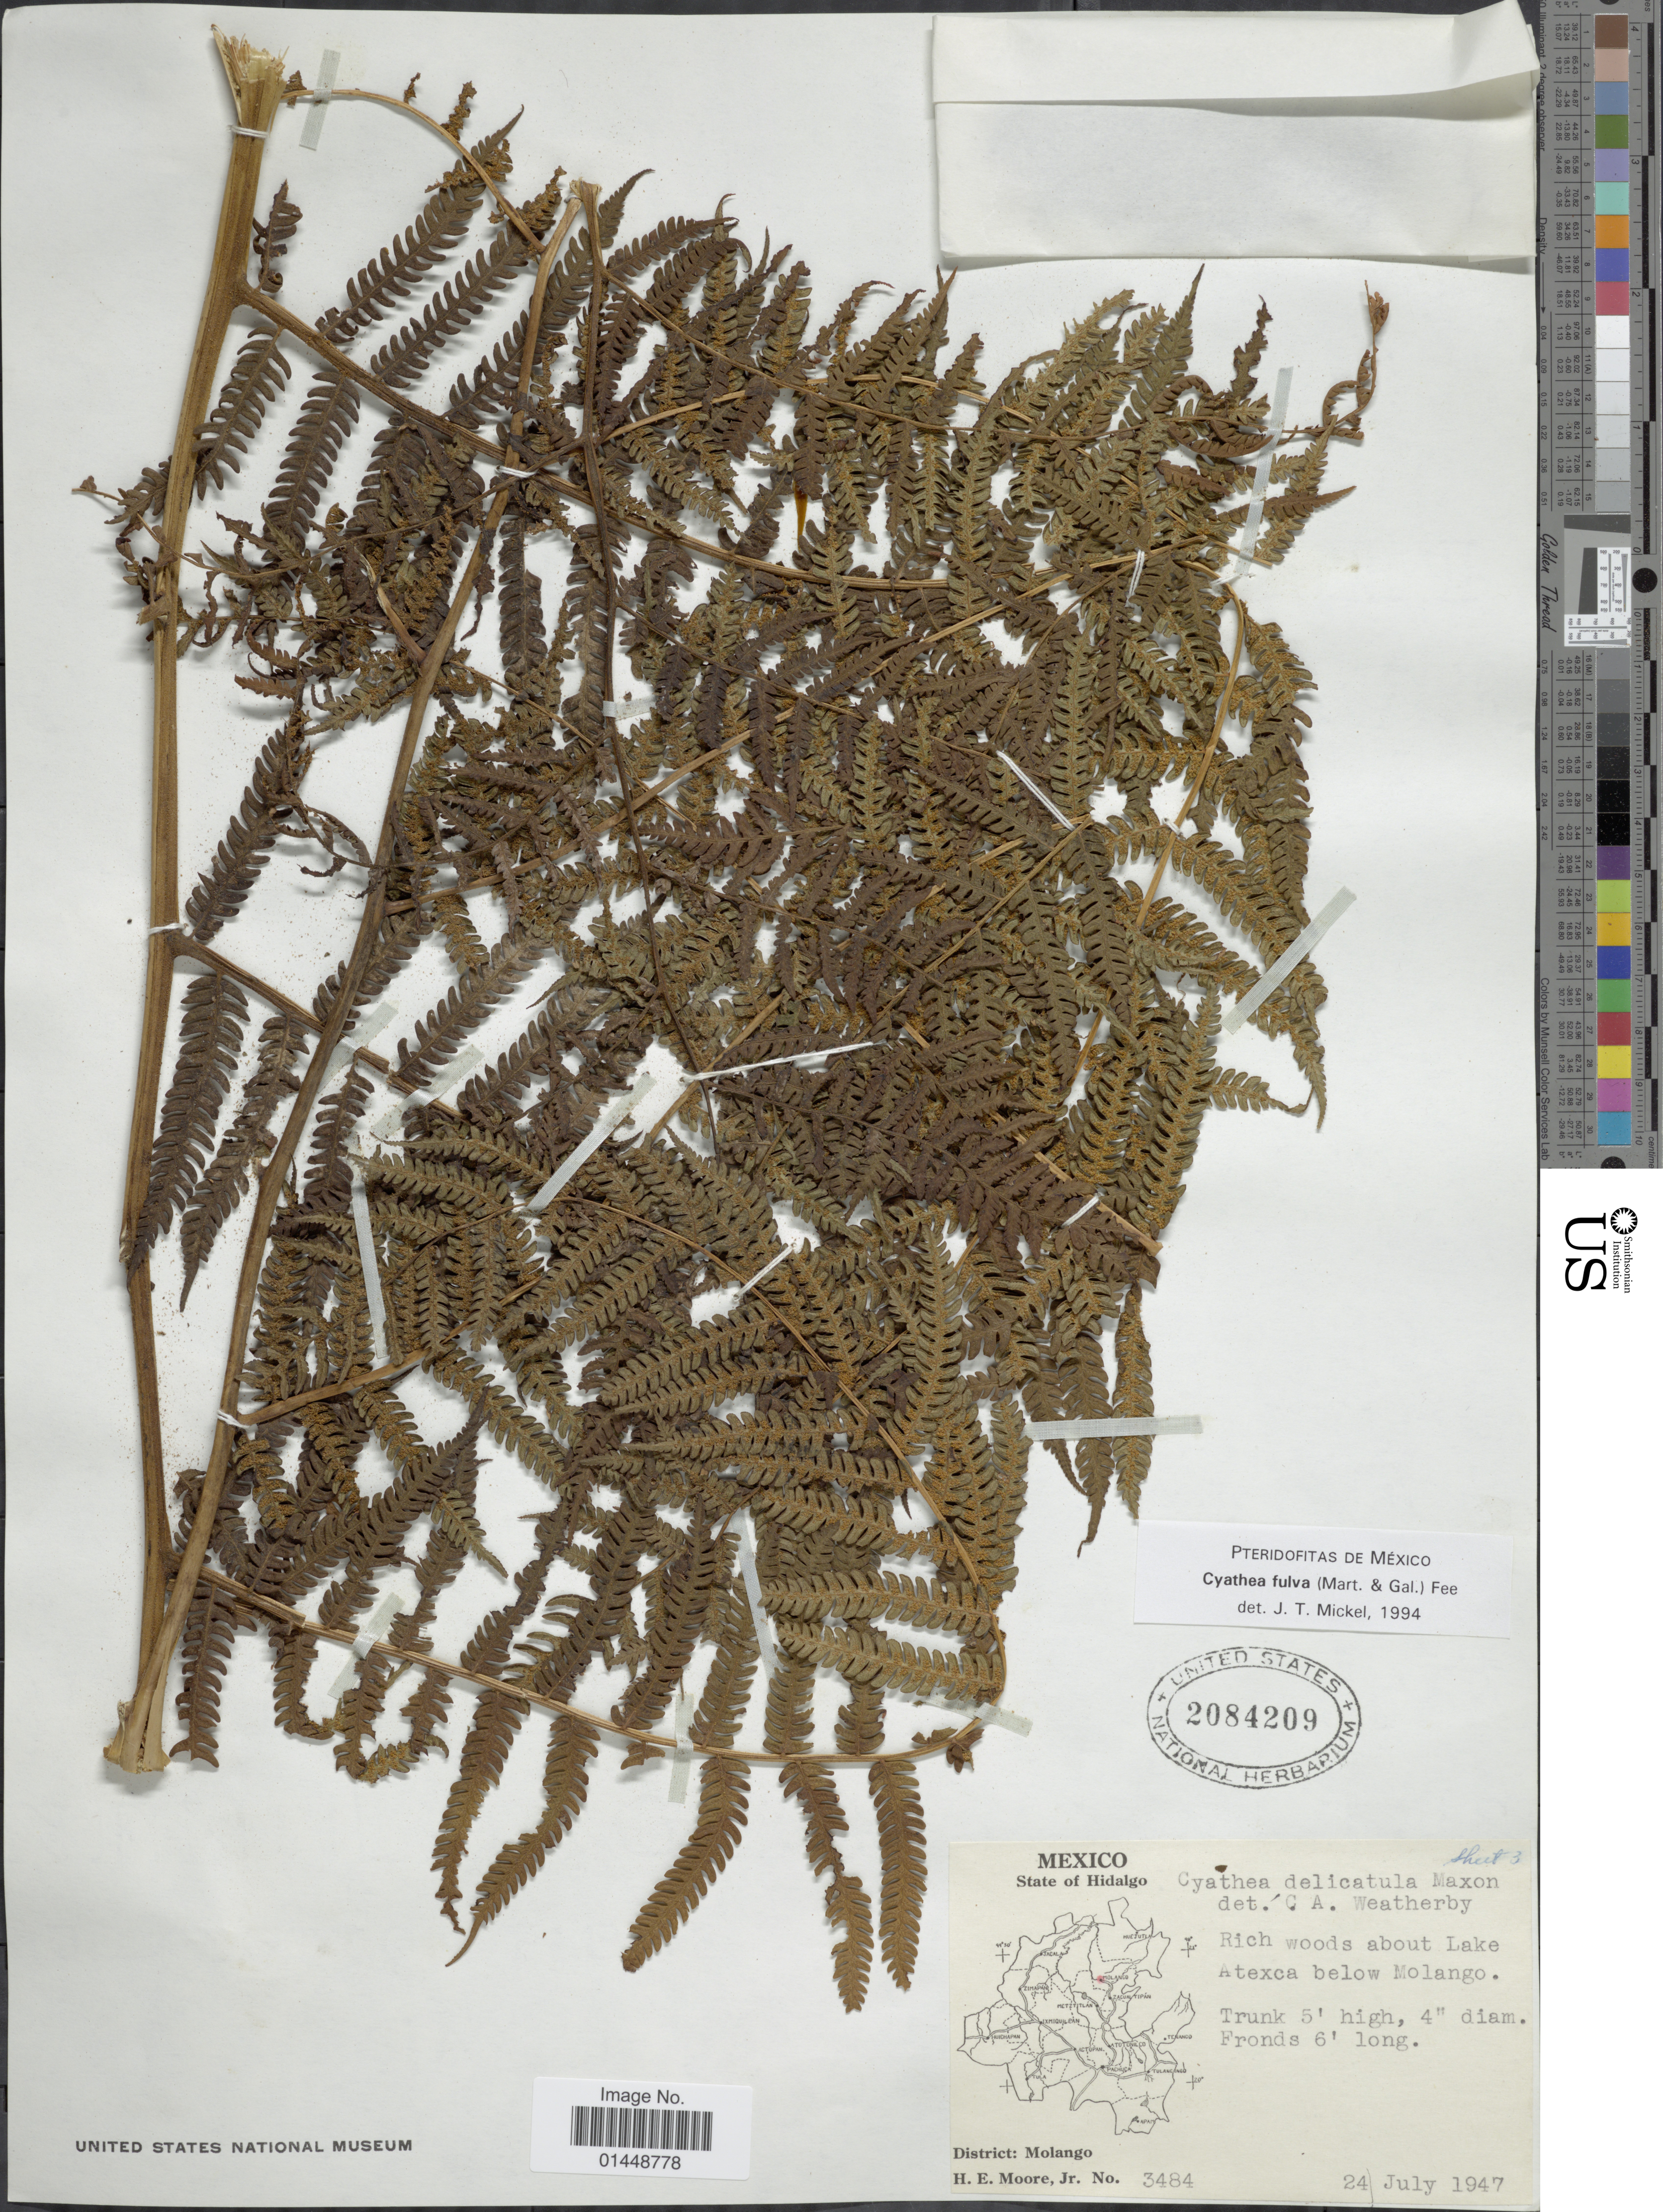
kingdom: Plantae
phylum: Tracheophyta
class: Polypodiopsida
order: Cyatheales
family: Cyatheaceae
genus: Cyathea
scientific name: Cyathea fulva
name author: (M. Martens & Galeotti) Fée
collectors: H. Moore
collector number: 3484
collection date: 1947-07-24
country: Mexico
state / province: Hidalgo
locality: State of Hidalgo. Rich woods about Lake Atexca below Molango. District: Molango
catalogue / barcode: US 2084209